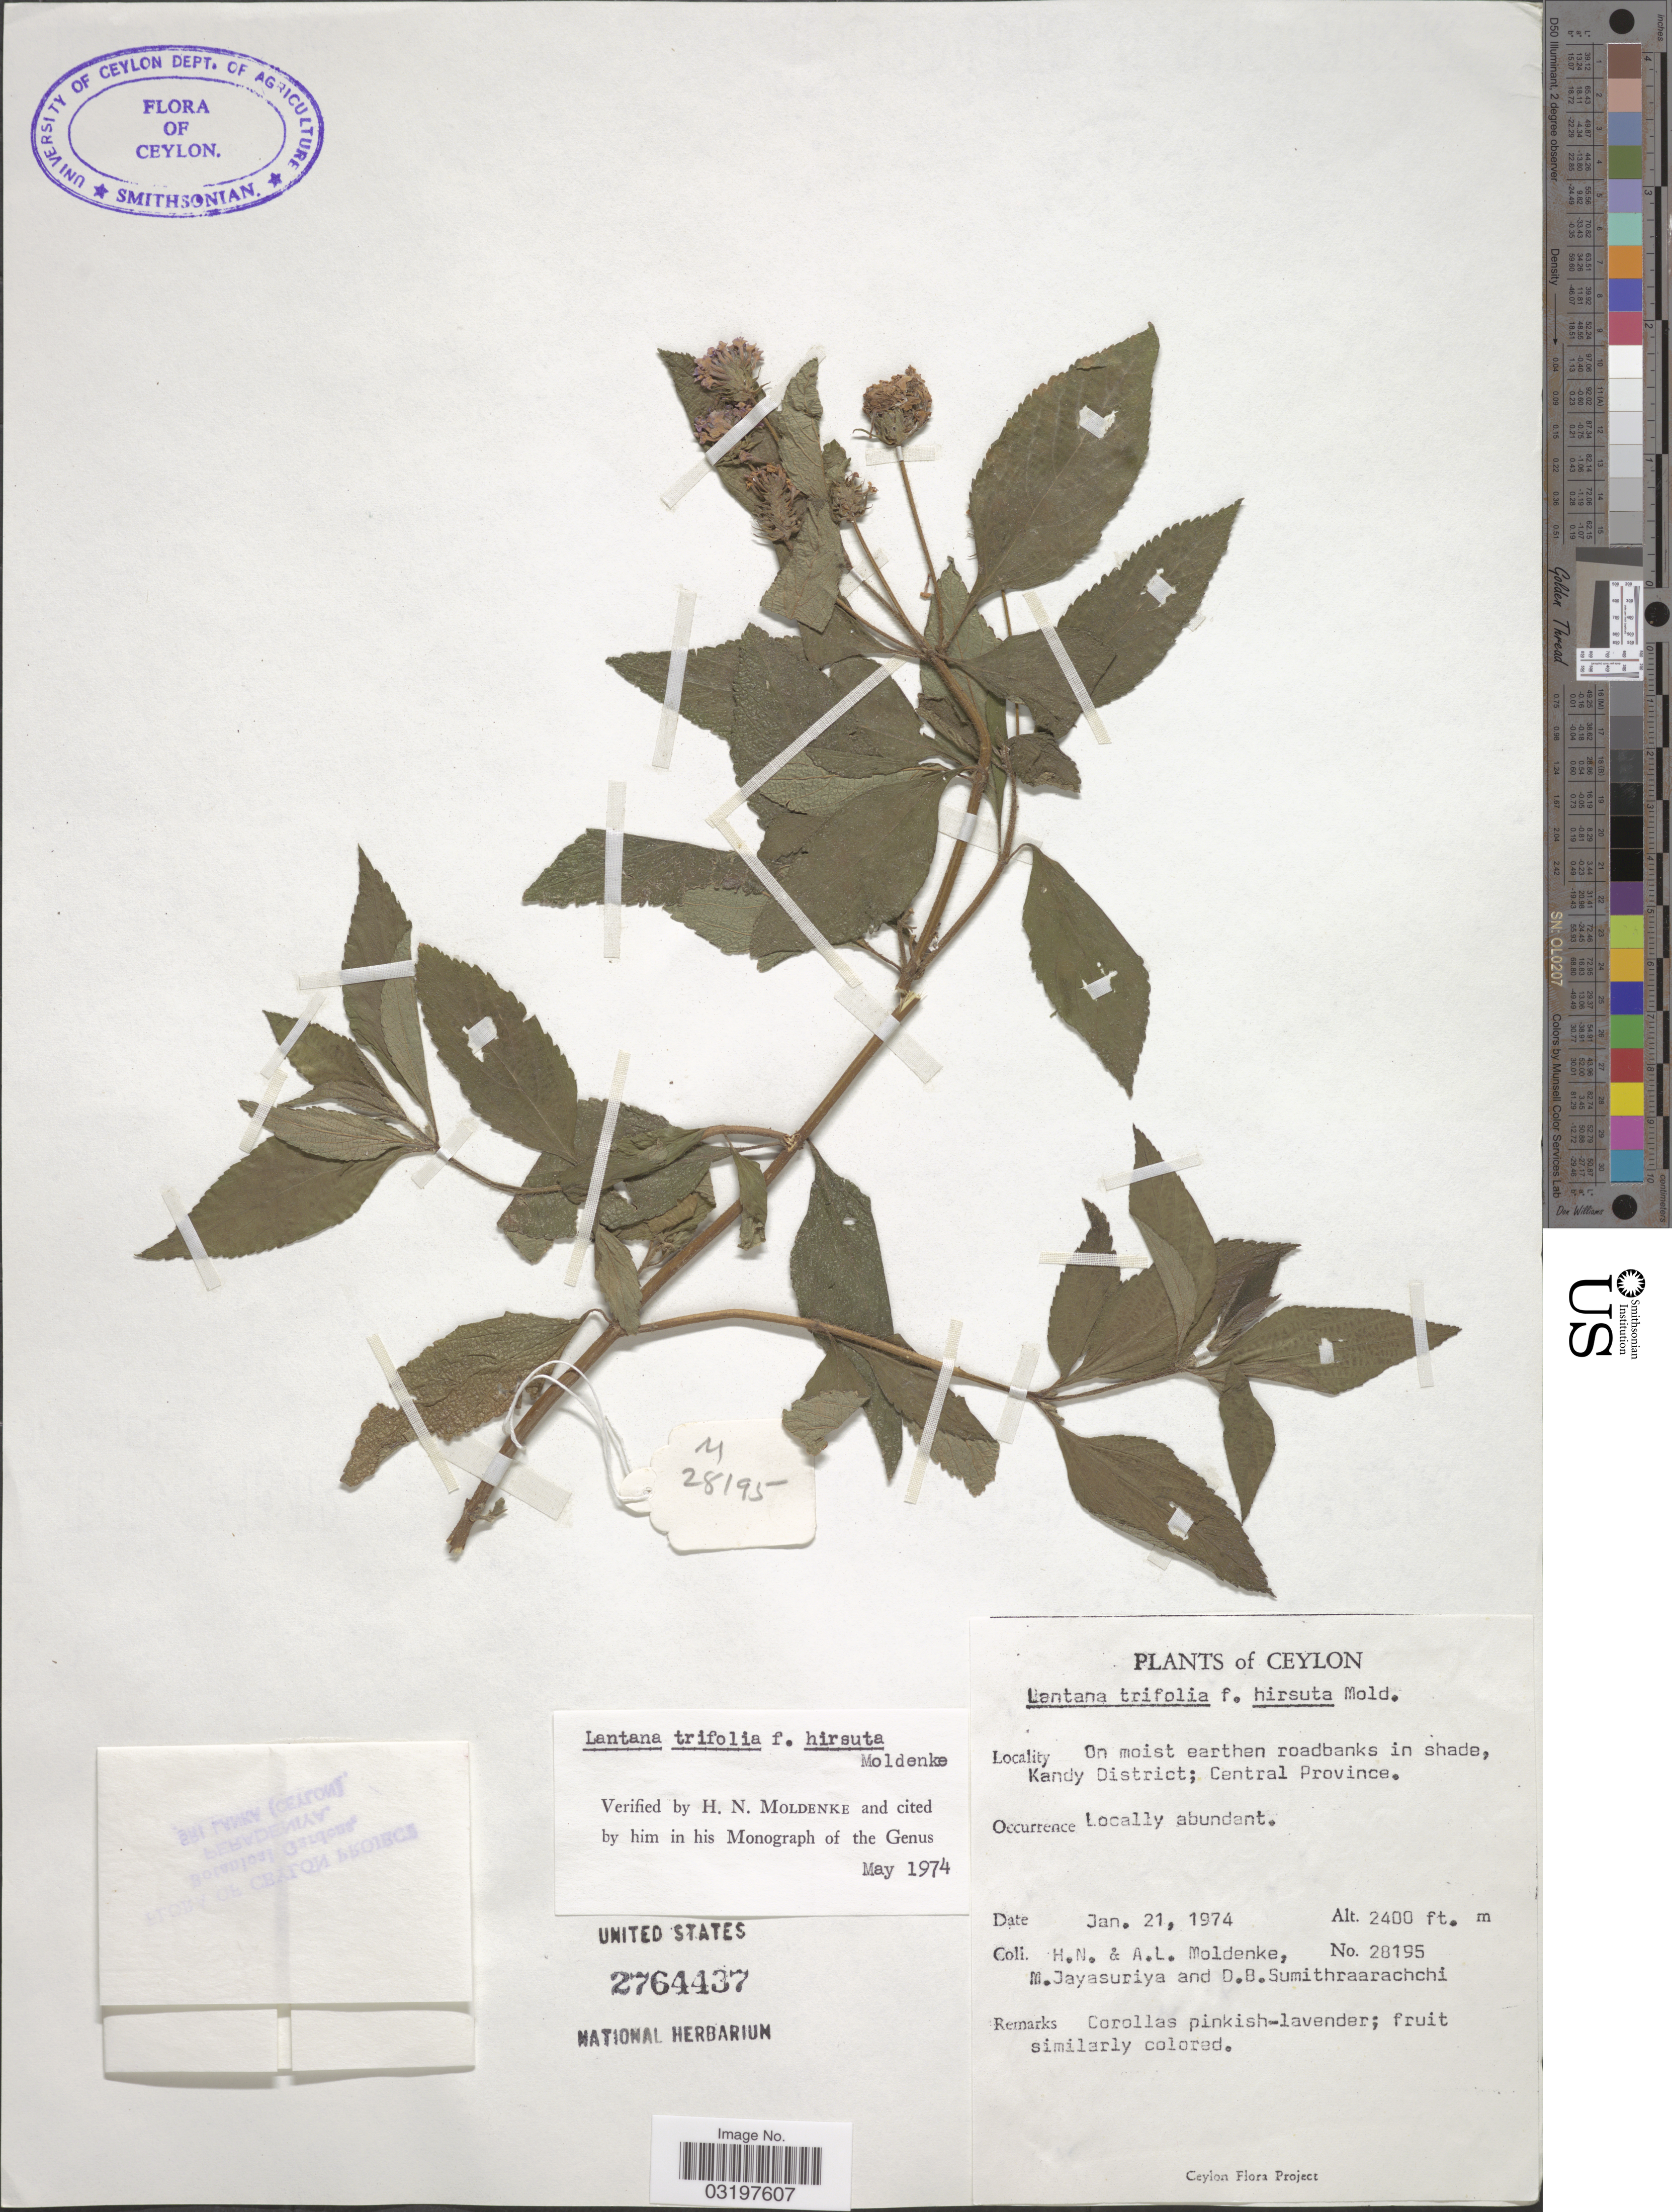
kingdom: Plantae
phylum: Tracheophyta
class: Magnoliopsida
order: Lamiales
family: Verbenaceae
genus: Lantana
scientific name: Lantana trifolia f. hirsuta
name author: Moldenke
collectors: H. N. Moldenke, A. L. Moldenke, M. Jayasuriya & D. B. Sumithraarachchi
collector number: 28195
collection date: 1974-01-21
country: Sri Lanka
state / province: Central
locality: Ceylon. Kandy District.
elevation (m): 732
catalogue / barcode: US 2764437